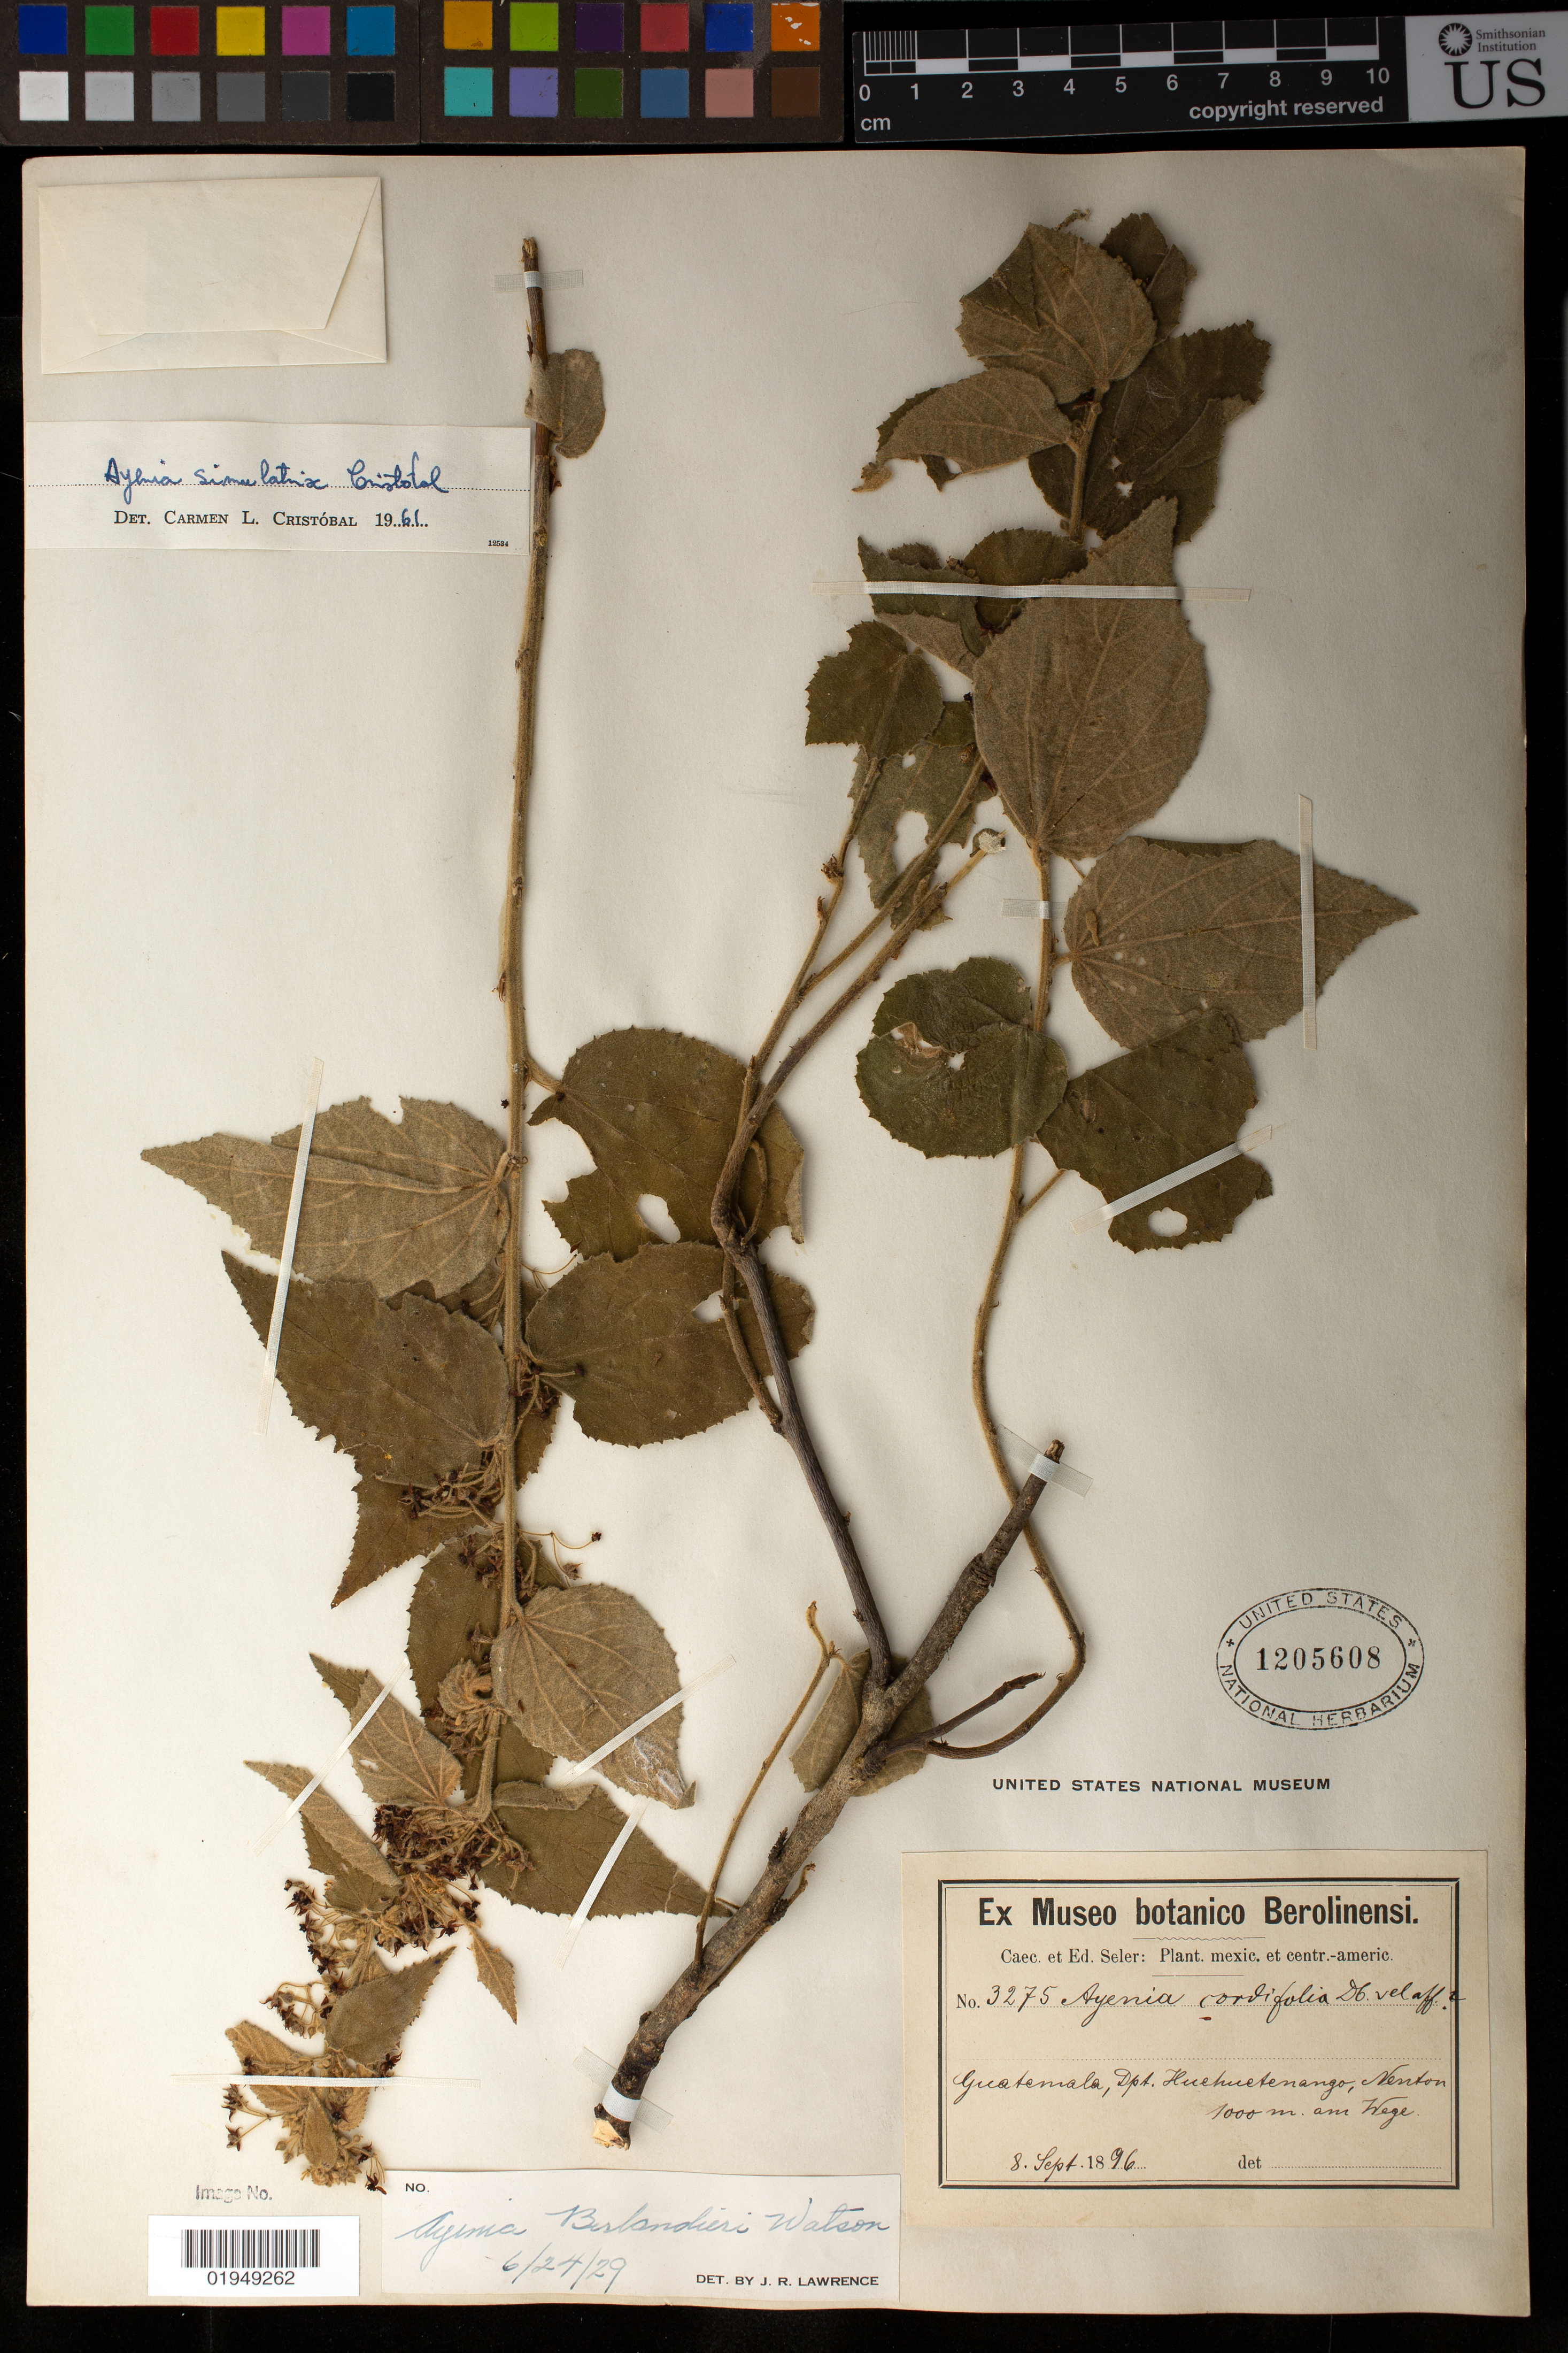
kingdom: Plantae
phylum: Tracheophyta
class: Magnoliopsida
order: Malvales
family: Malvaceae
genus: Ayenia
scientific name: Ayenia simulatrix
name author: Cristóbal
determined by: (CTES) Instituto de Botanica del Nordeste - Facultad de Ciencias Agrarias - Herbario "Dra. Carmen L. Cristobal" (ARGENTINA)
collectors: E. Seler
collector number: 3275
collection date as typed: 08 Sep 1896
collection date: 1896-09-08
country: Guatemala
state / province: Huehuetenango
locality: Nenton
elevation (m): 1000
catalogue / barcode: US 1205608